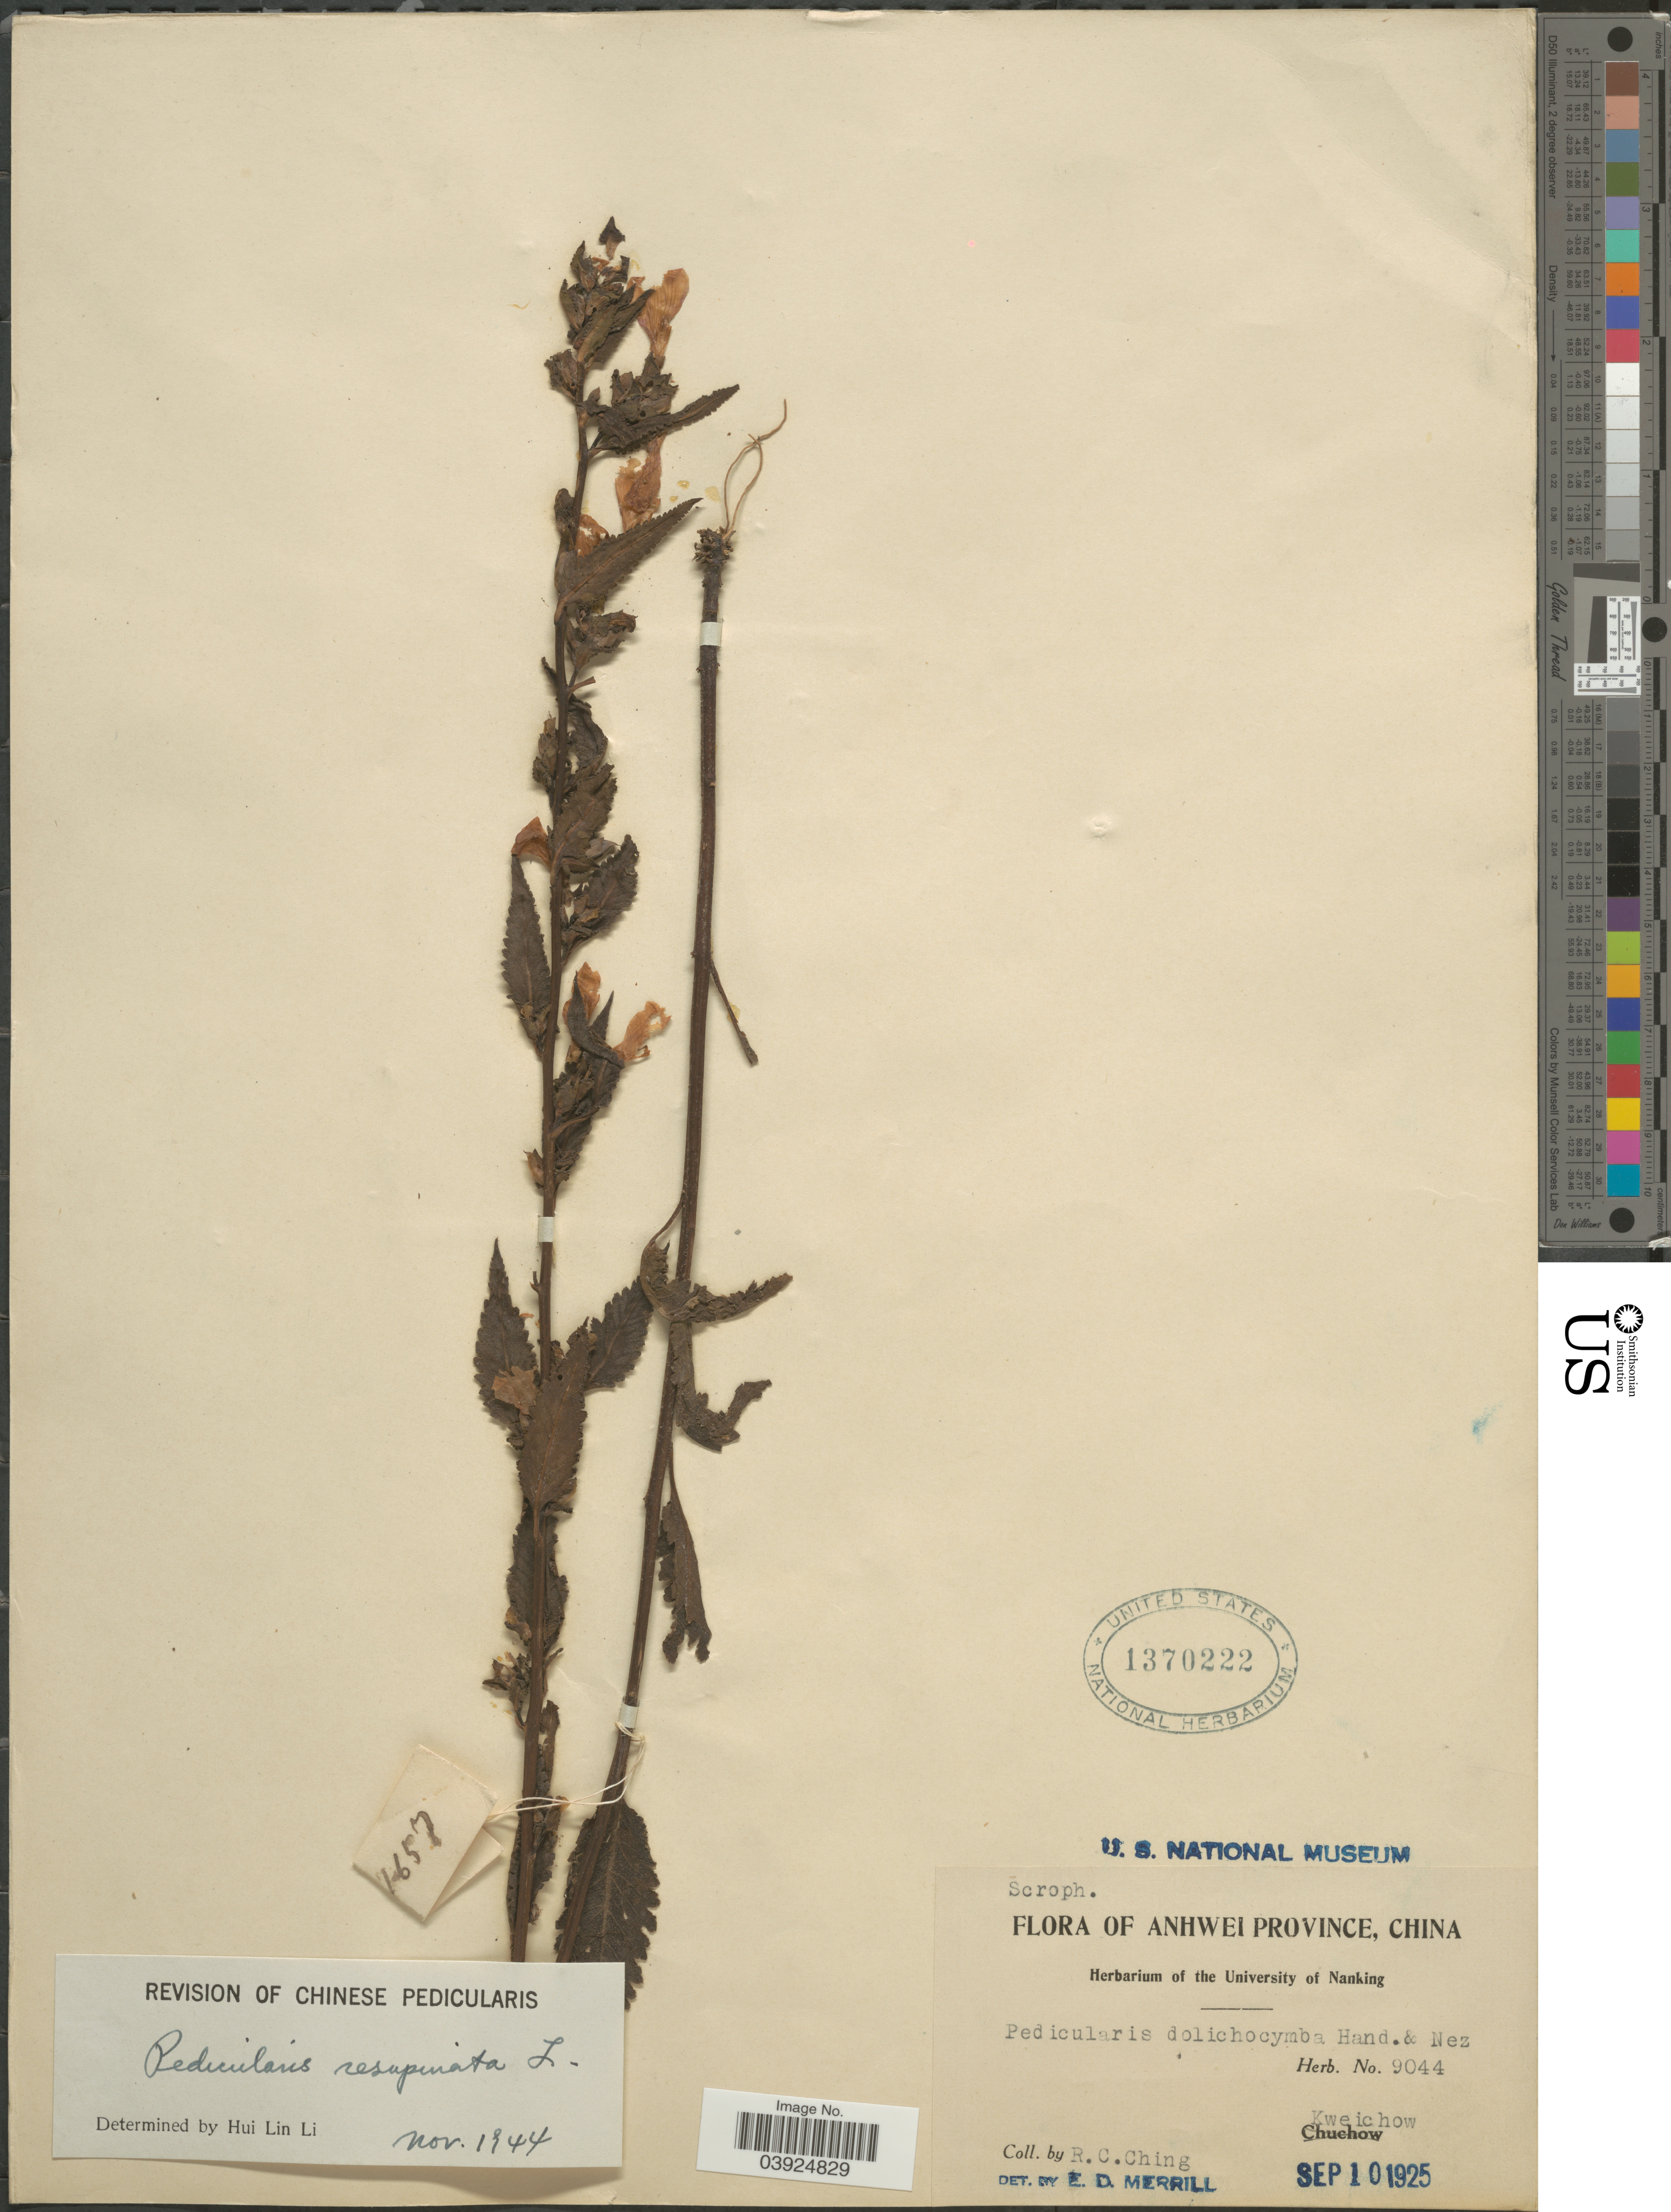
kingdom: Plantae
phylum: Tracheophyta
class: Magnoliopsida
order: Lamiales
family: Orobanchaceae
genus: Pedicularis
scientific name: Pedicularis resupinata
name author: L.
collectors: R. C. Ching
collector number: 9044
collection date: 1925-09-10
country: China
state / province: Anhui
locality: Anhwei Province. Kweichow.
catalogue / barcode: US 1370222